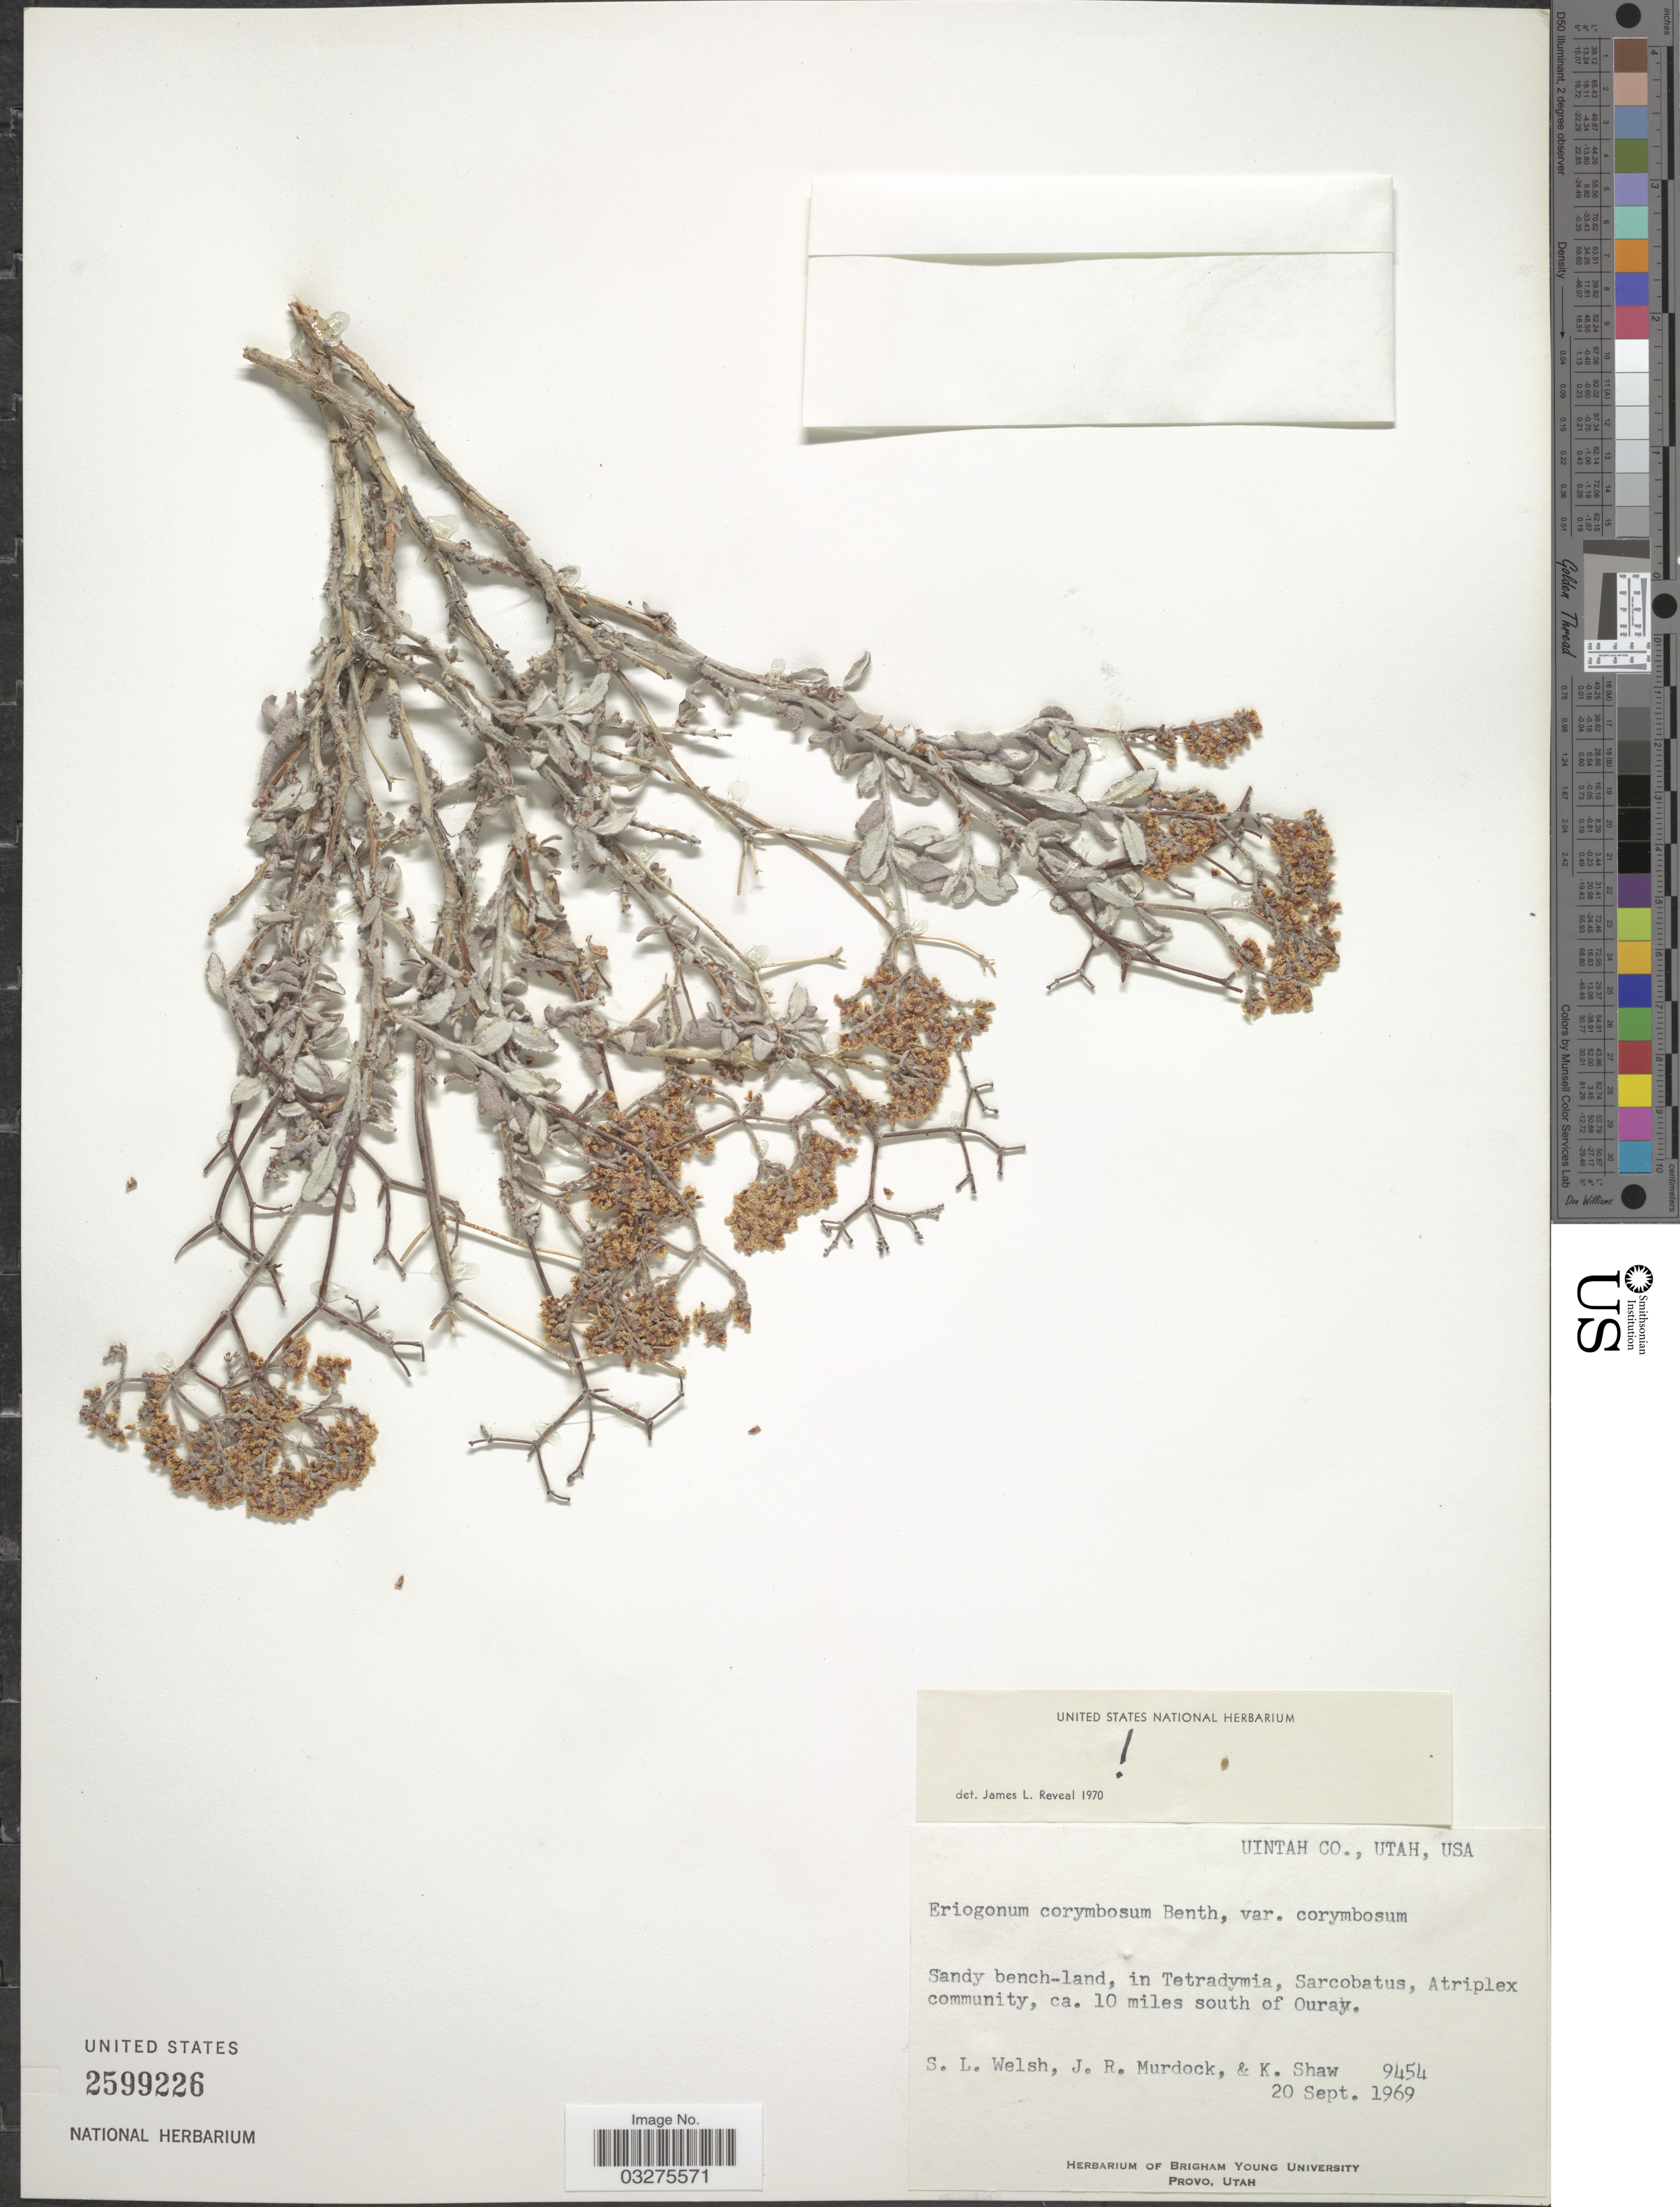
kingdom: Plantae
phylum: Tracheophyta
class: Magnoliopsida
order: Caryophyllales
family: Polygonaceae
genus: Eriogonum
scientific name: Eriogonum corymbosum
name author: Benth.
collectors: S. Welsh, J. Murdock & K. Shaw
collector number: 9454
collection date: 1969-09-20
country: United States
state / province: Utah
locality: Uintah Co. Ca. 10 miles south of Ouray.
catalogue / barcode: US 2599226